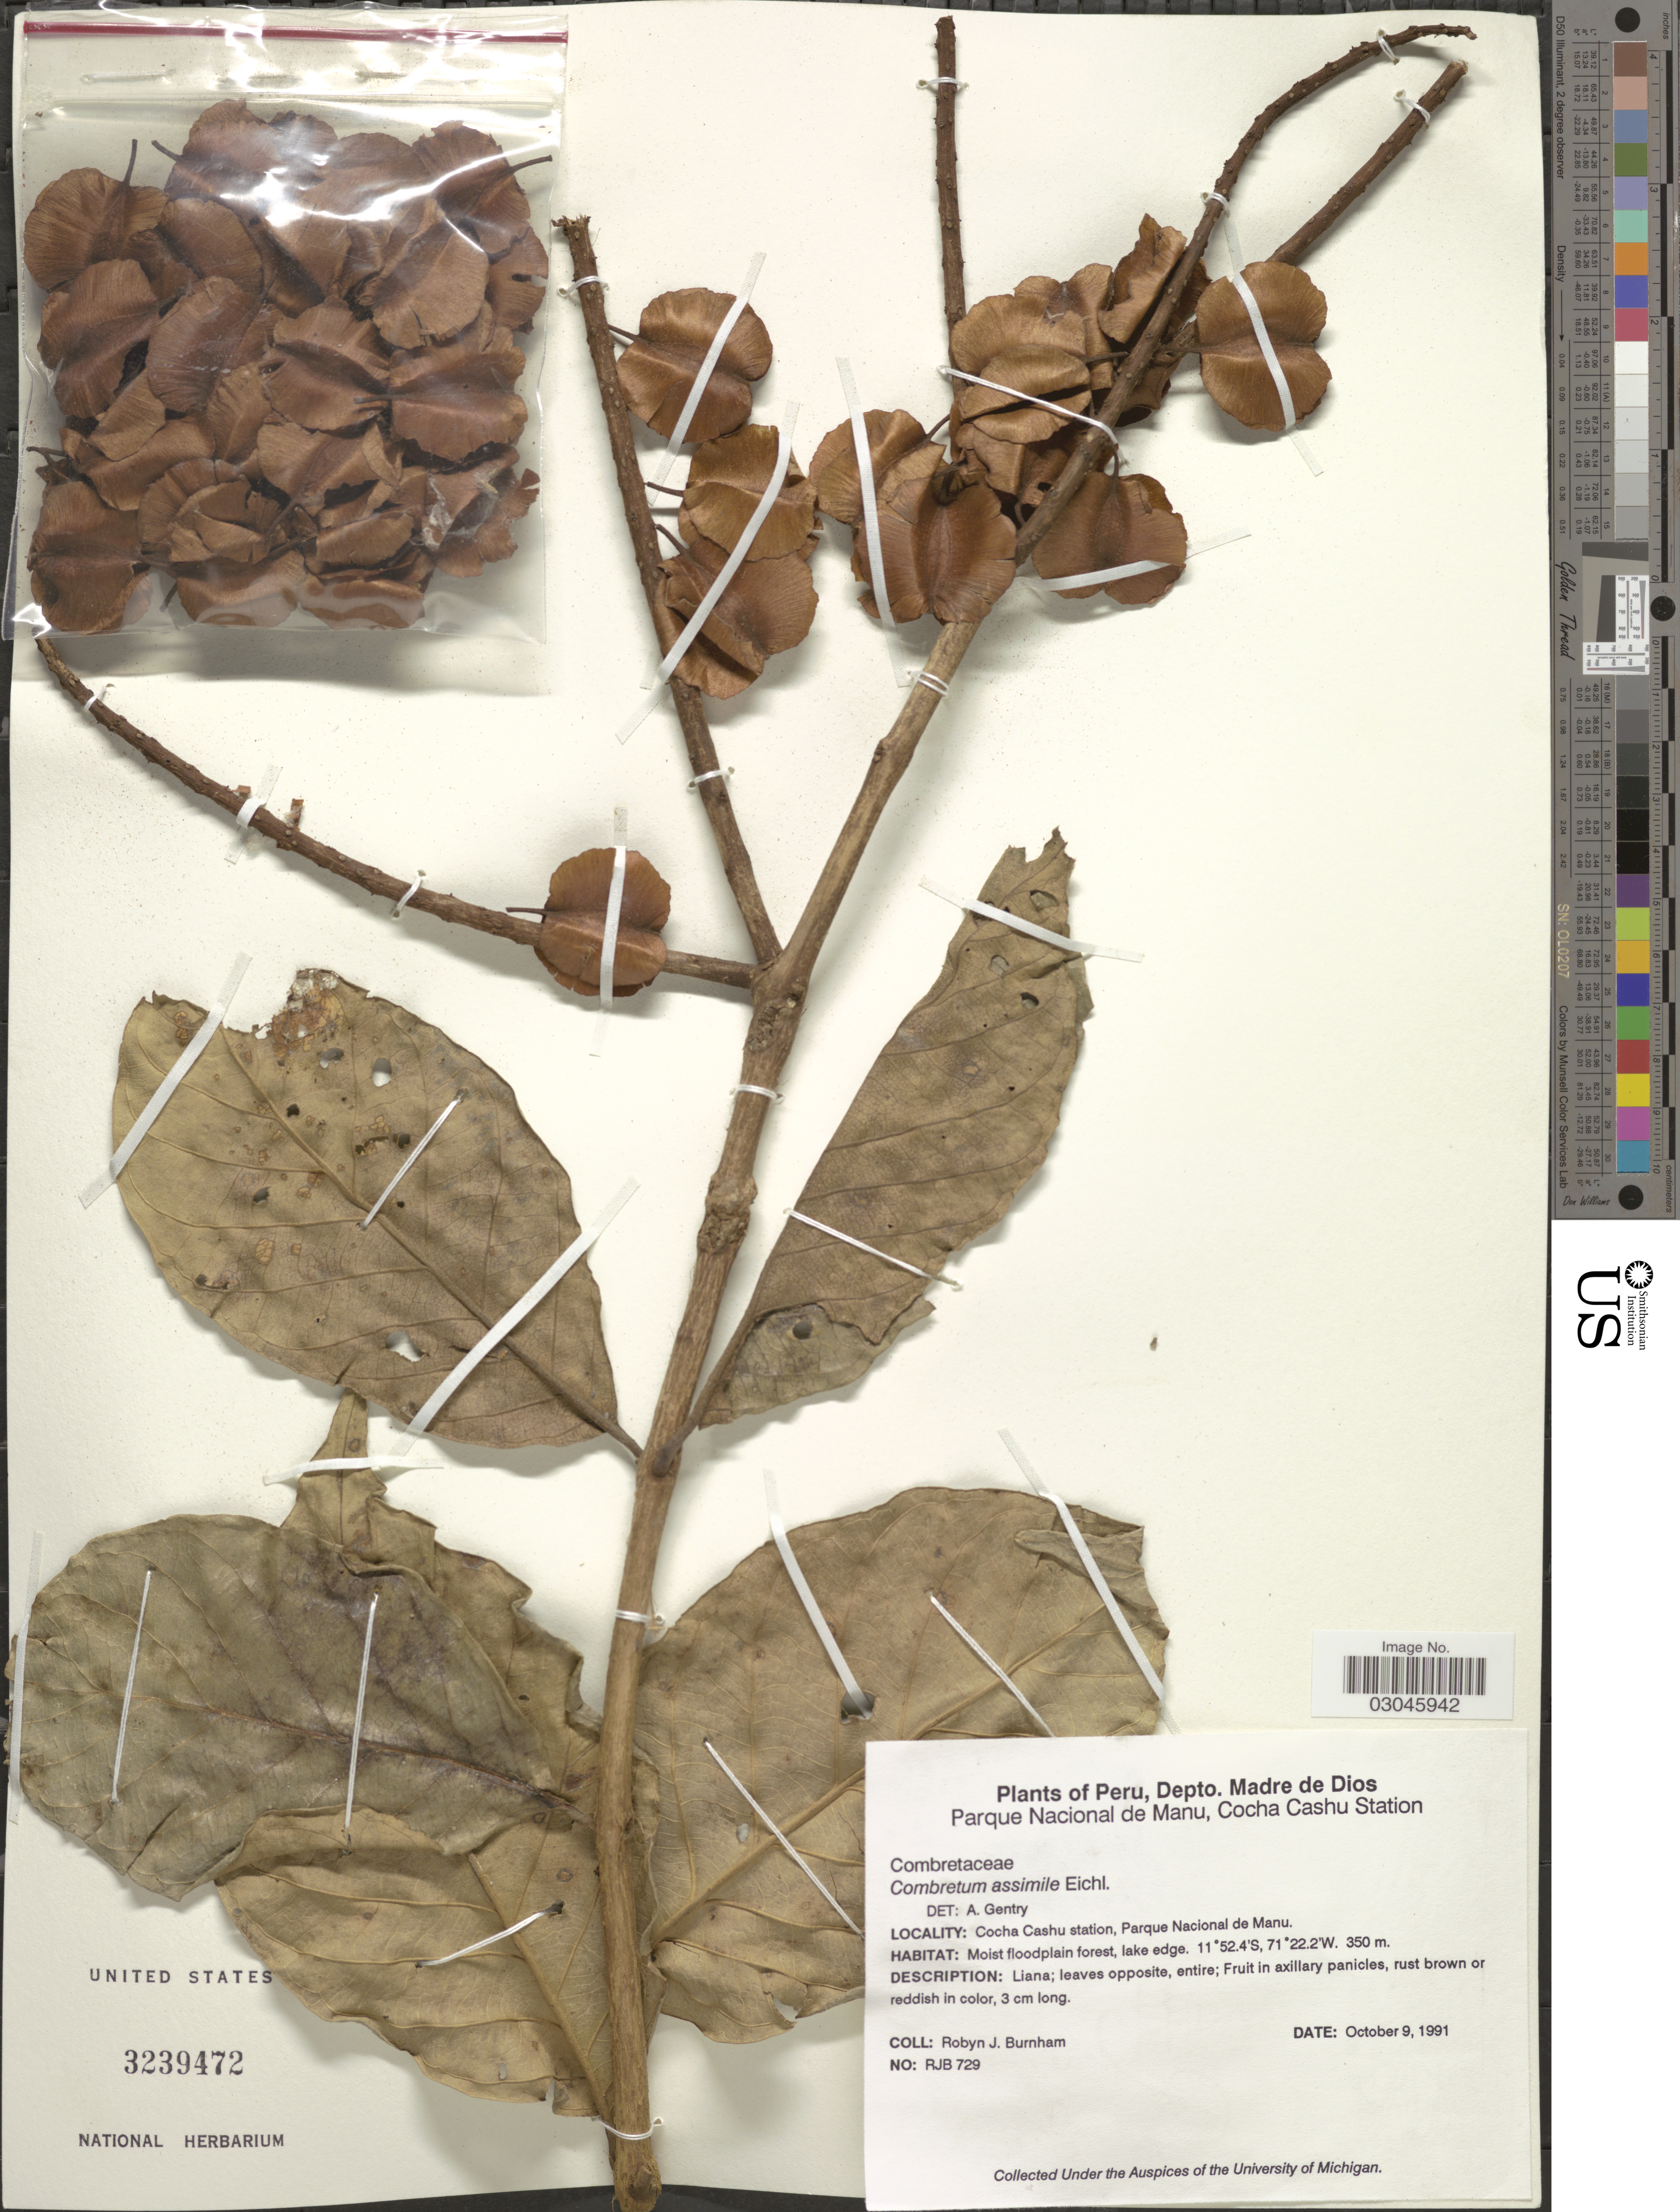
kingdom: Plantae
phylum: Tracheophyta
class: Magnoliopsida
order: Myrtales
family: Combretaceae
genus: Combretum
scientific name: Combretum assimile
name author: Eichler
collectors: R. J. Burnham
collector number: RJB 729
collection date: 1991-10-09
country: Peru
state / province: Madre de Dios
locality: Depto. Madre de Dios. Parque Nacional de Manu, Cocha Cashu Station. Cocha Cashu station, Parque Nacional de Manu.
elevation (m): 350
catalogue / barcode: US 3239472